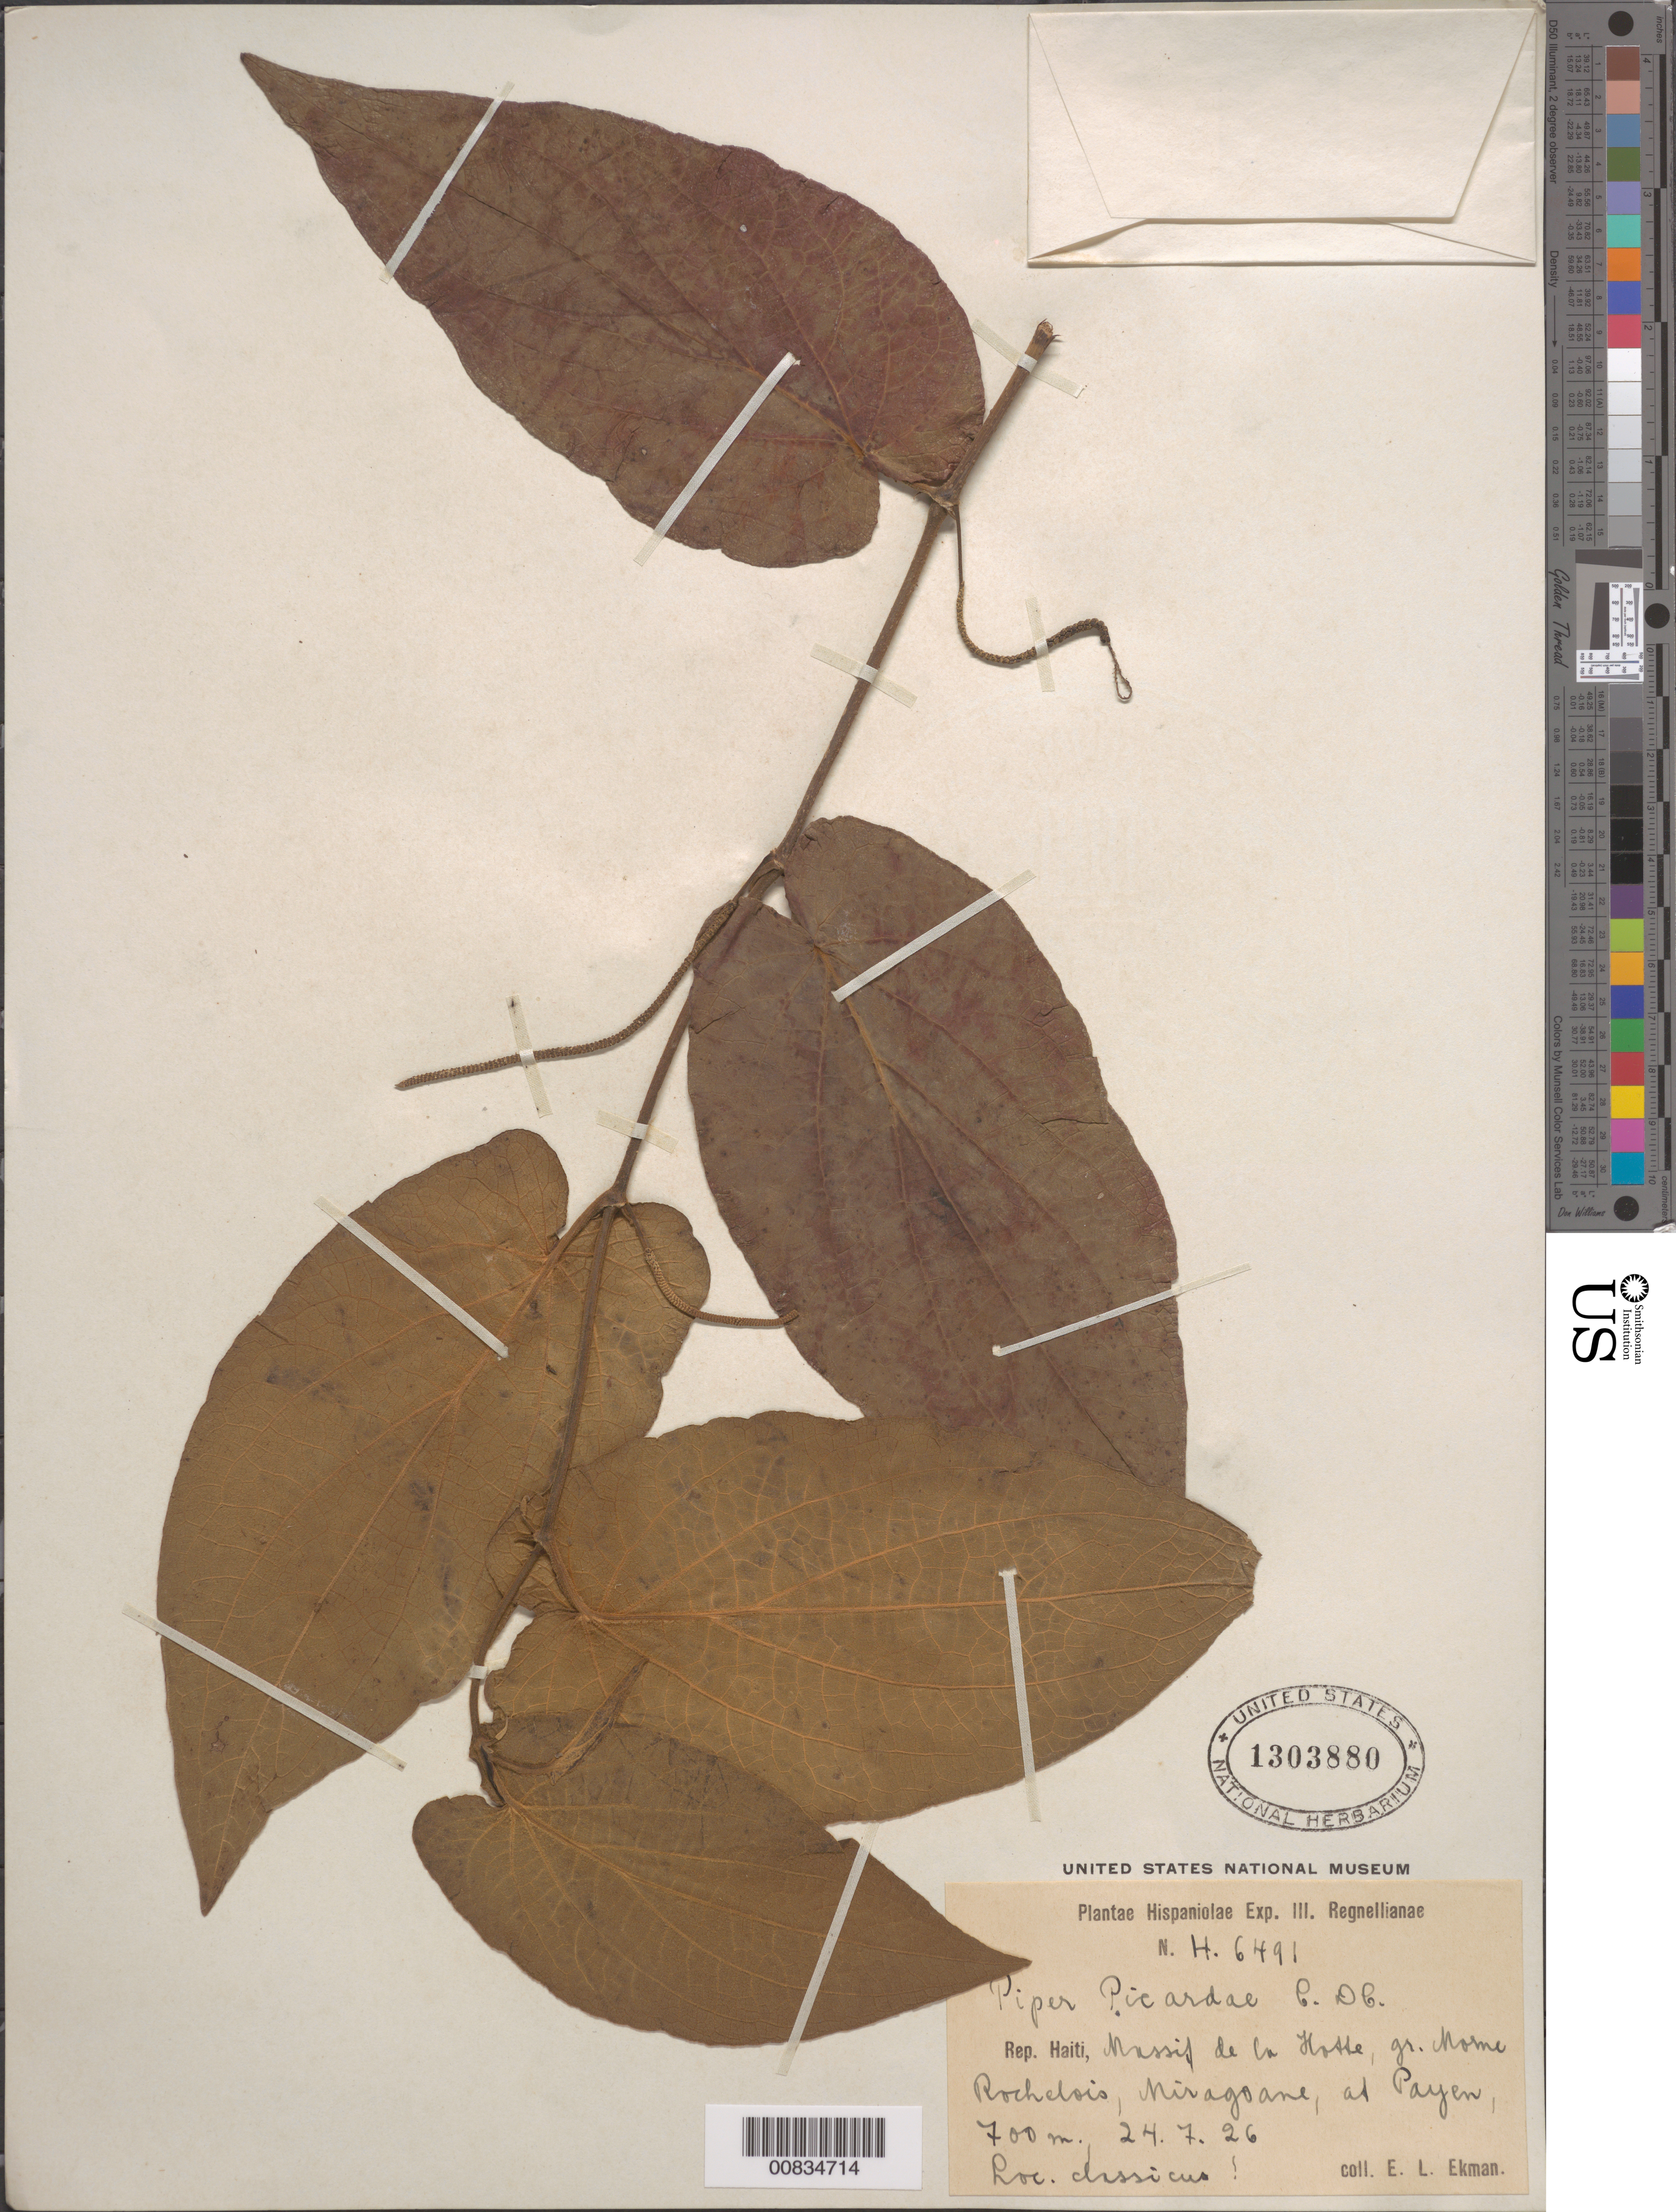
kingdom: Plantae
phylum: Tracheophyta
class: Magnoliopsida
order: Piperales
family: Piperaceae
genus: Piper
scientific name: Piper picardae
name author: C. DC.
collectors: E. L. Ekman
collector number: H 6491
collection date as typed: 24 Jul 1926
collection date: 1926-07-24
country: Haiti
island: Hispaniola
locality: Massif de la Hotte, gr. Morne Rochelois, Miragoane, at Payen.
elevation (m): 700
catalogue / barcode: US 1303880